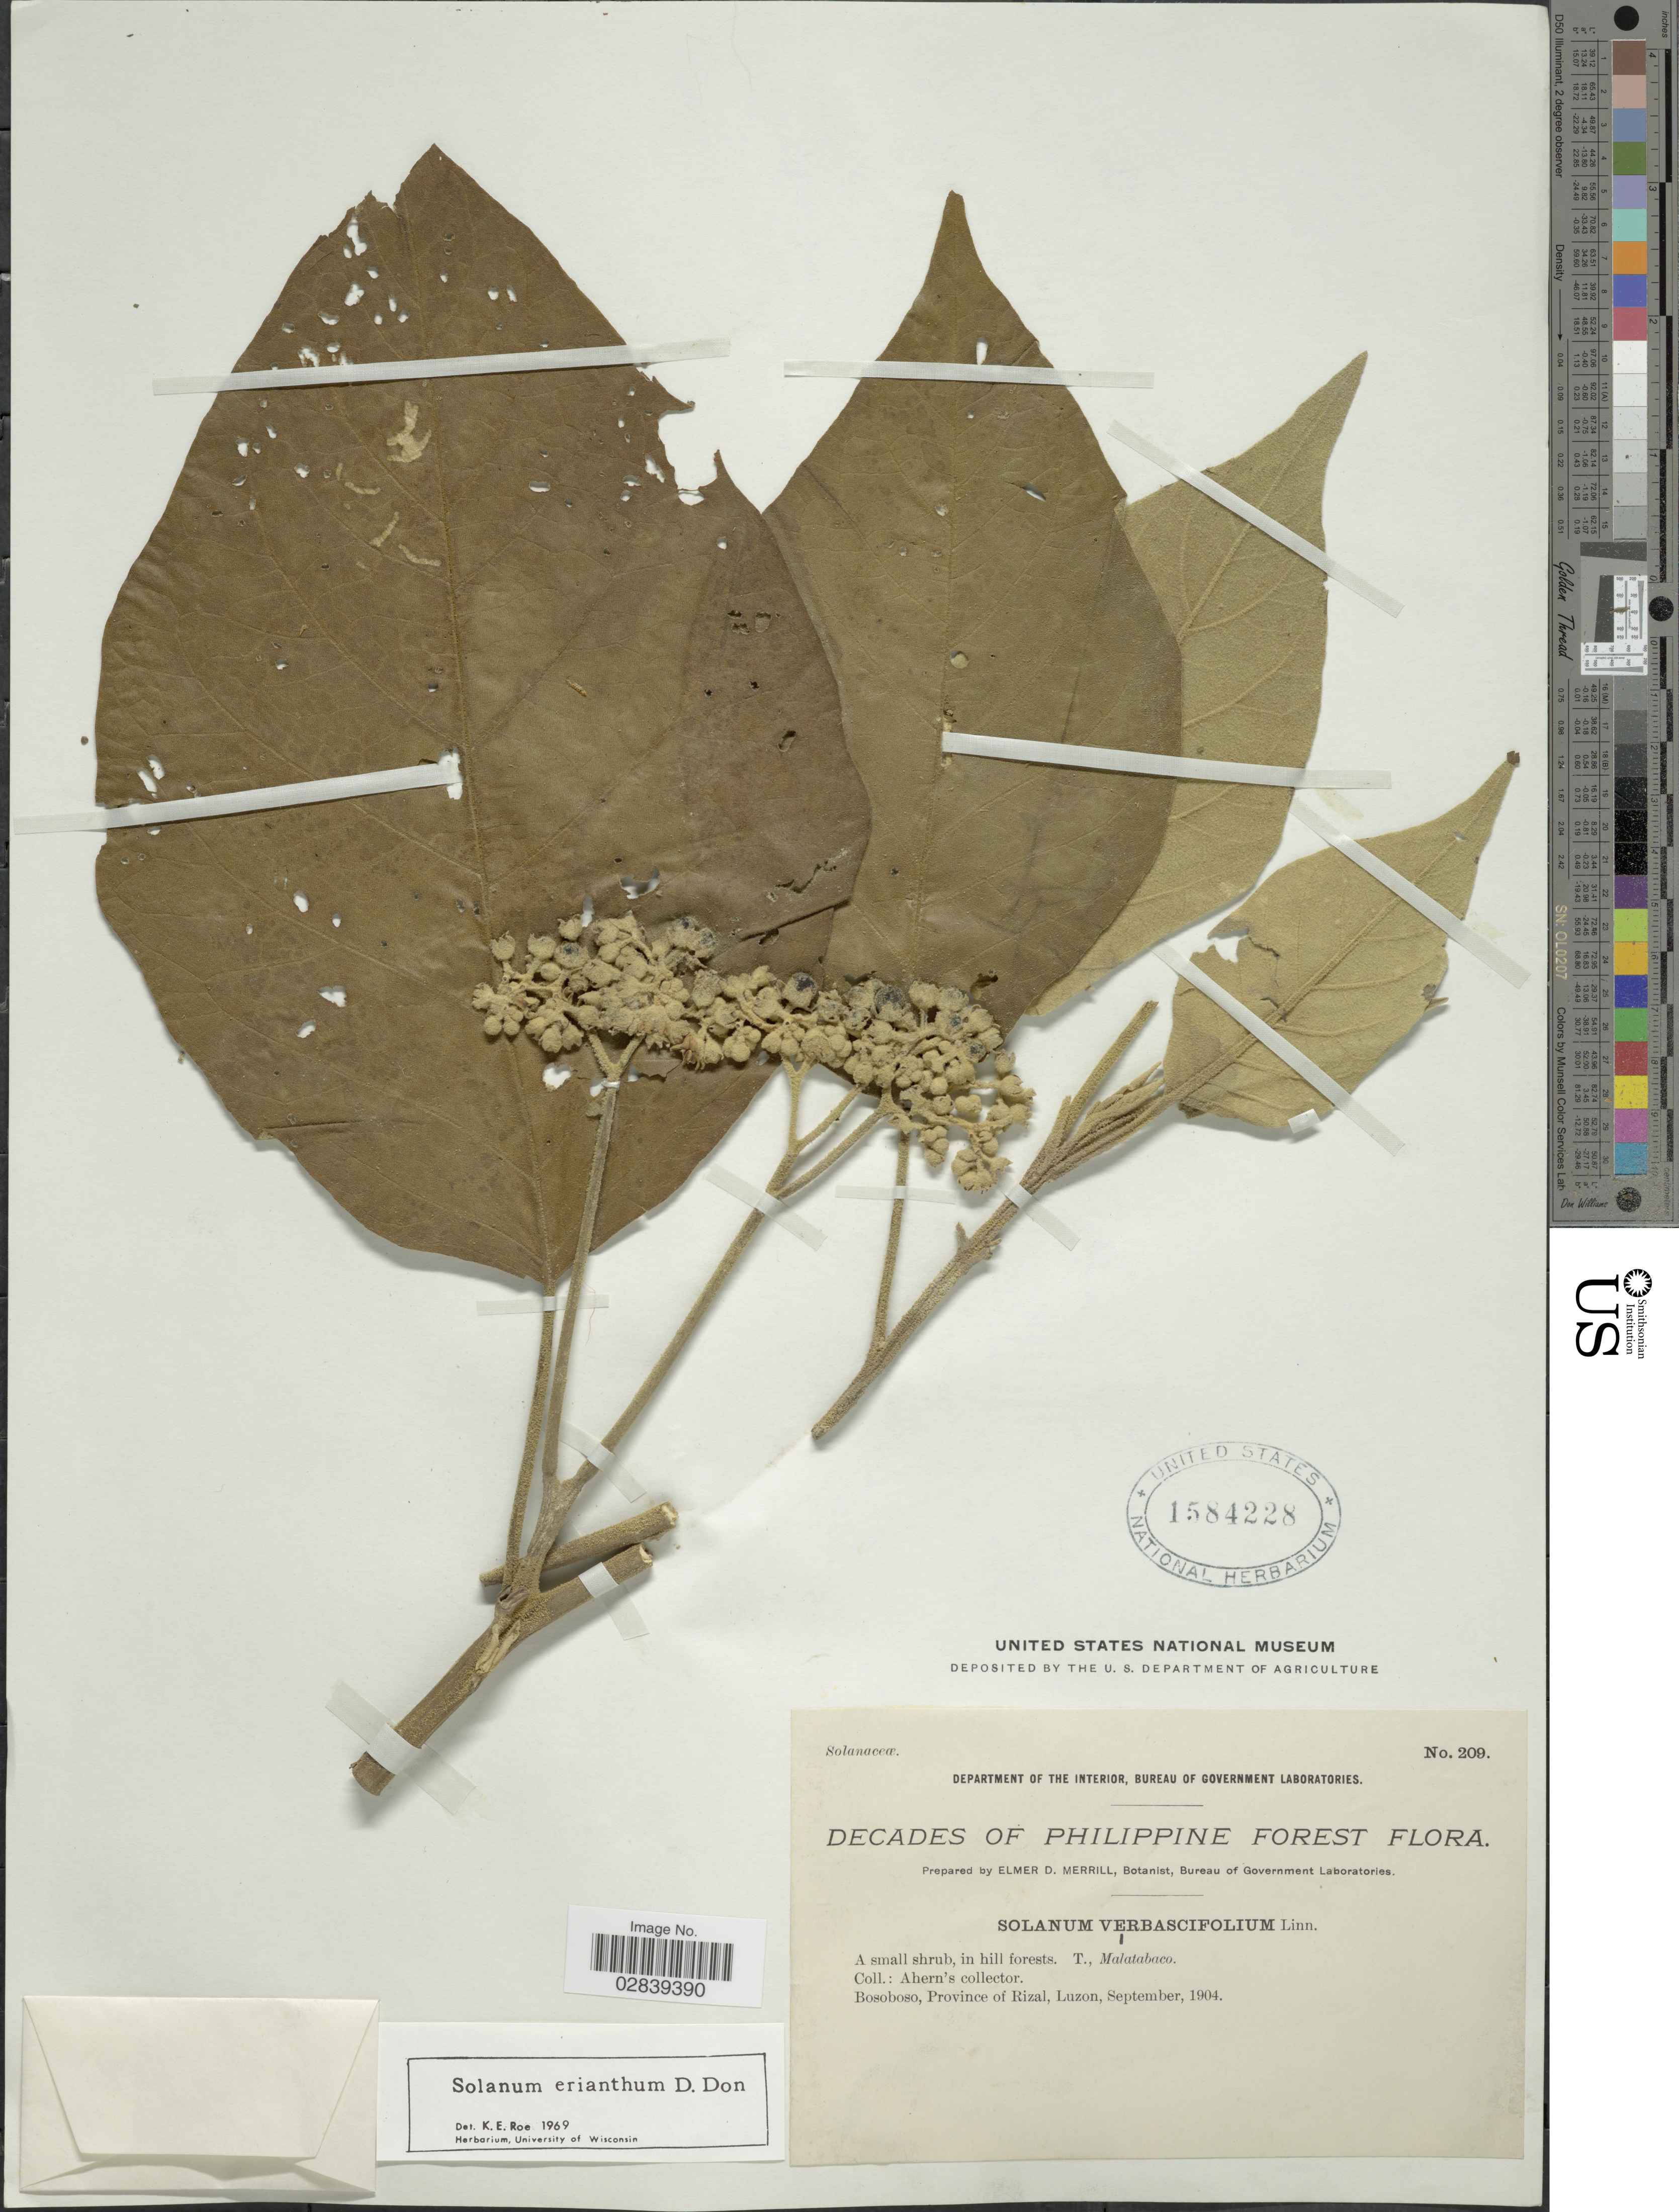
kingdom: Plantae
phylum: Tracheophyta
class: Magnoliopsida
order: Solanales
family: Solanaceae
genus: Solanum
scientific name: Solanum erianthum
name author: D. Don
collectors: Ahern's collector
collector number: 209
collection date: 1904-09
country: Philippines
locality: Bosoboso, Province of Rizal, Luzon.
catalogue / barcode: US 1584228